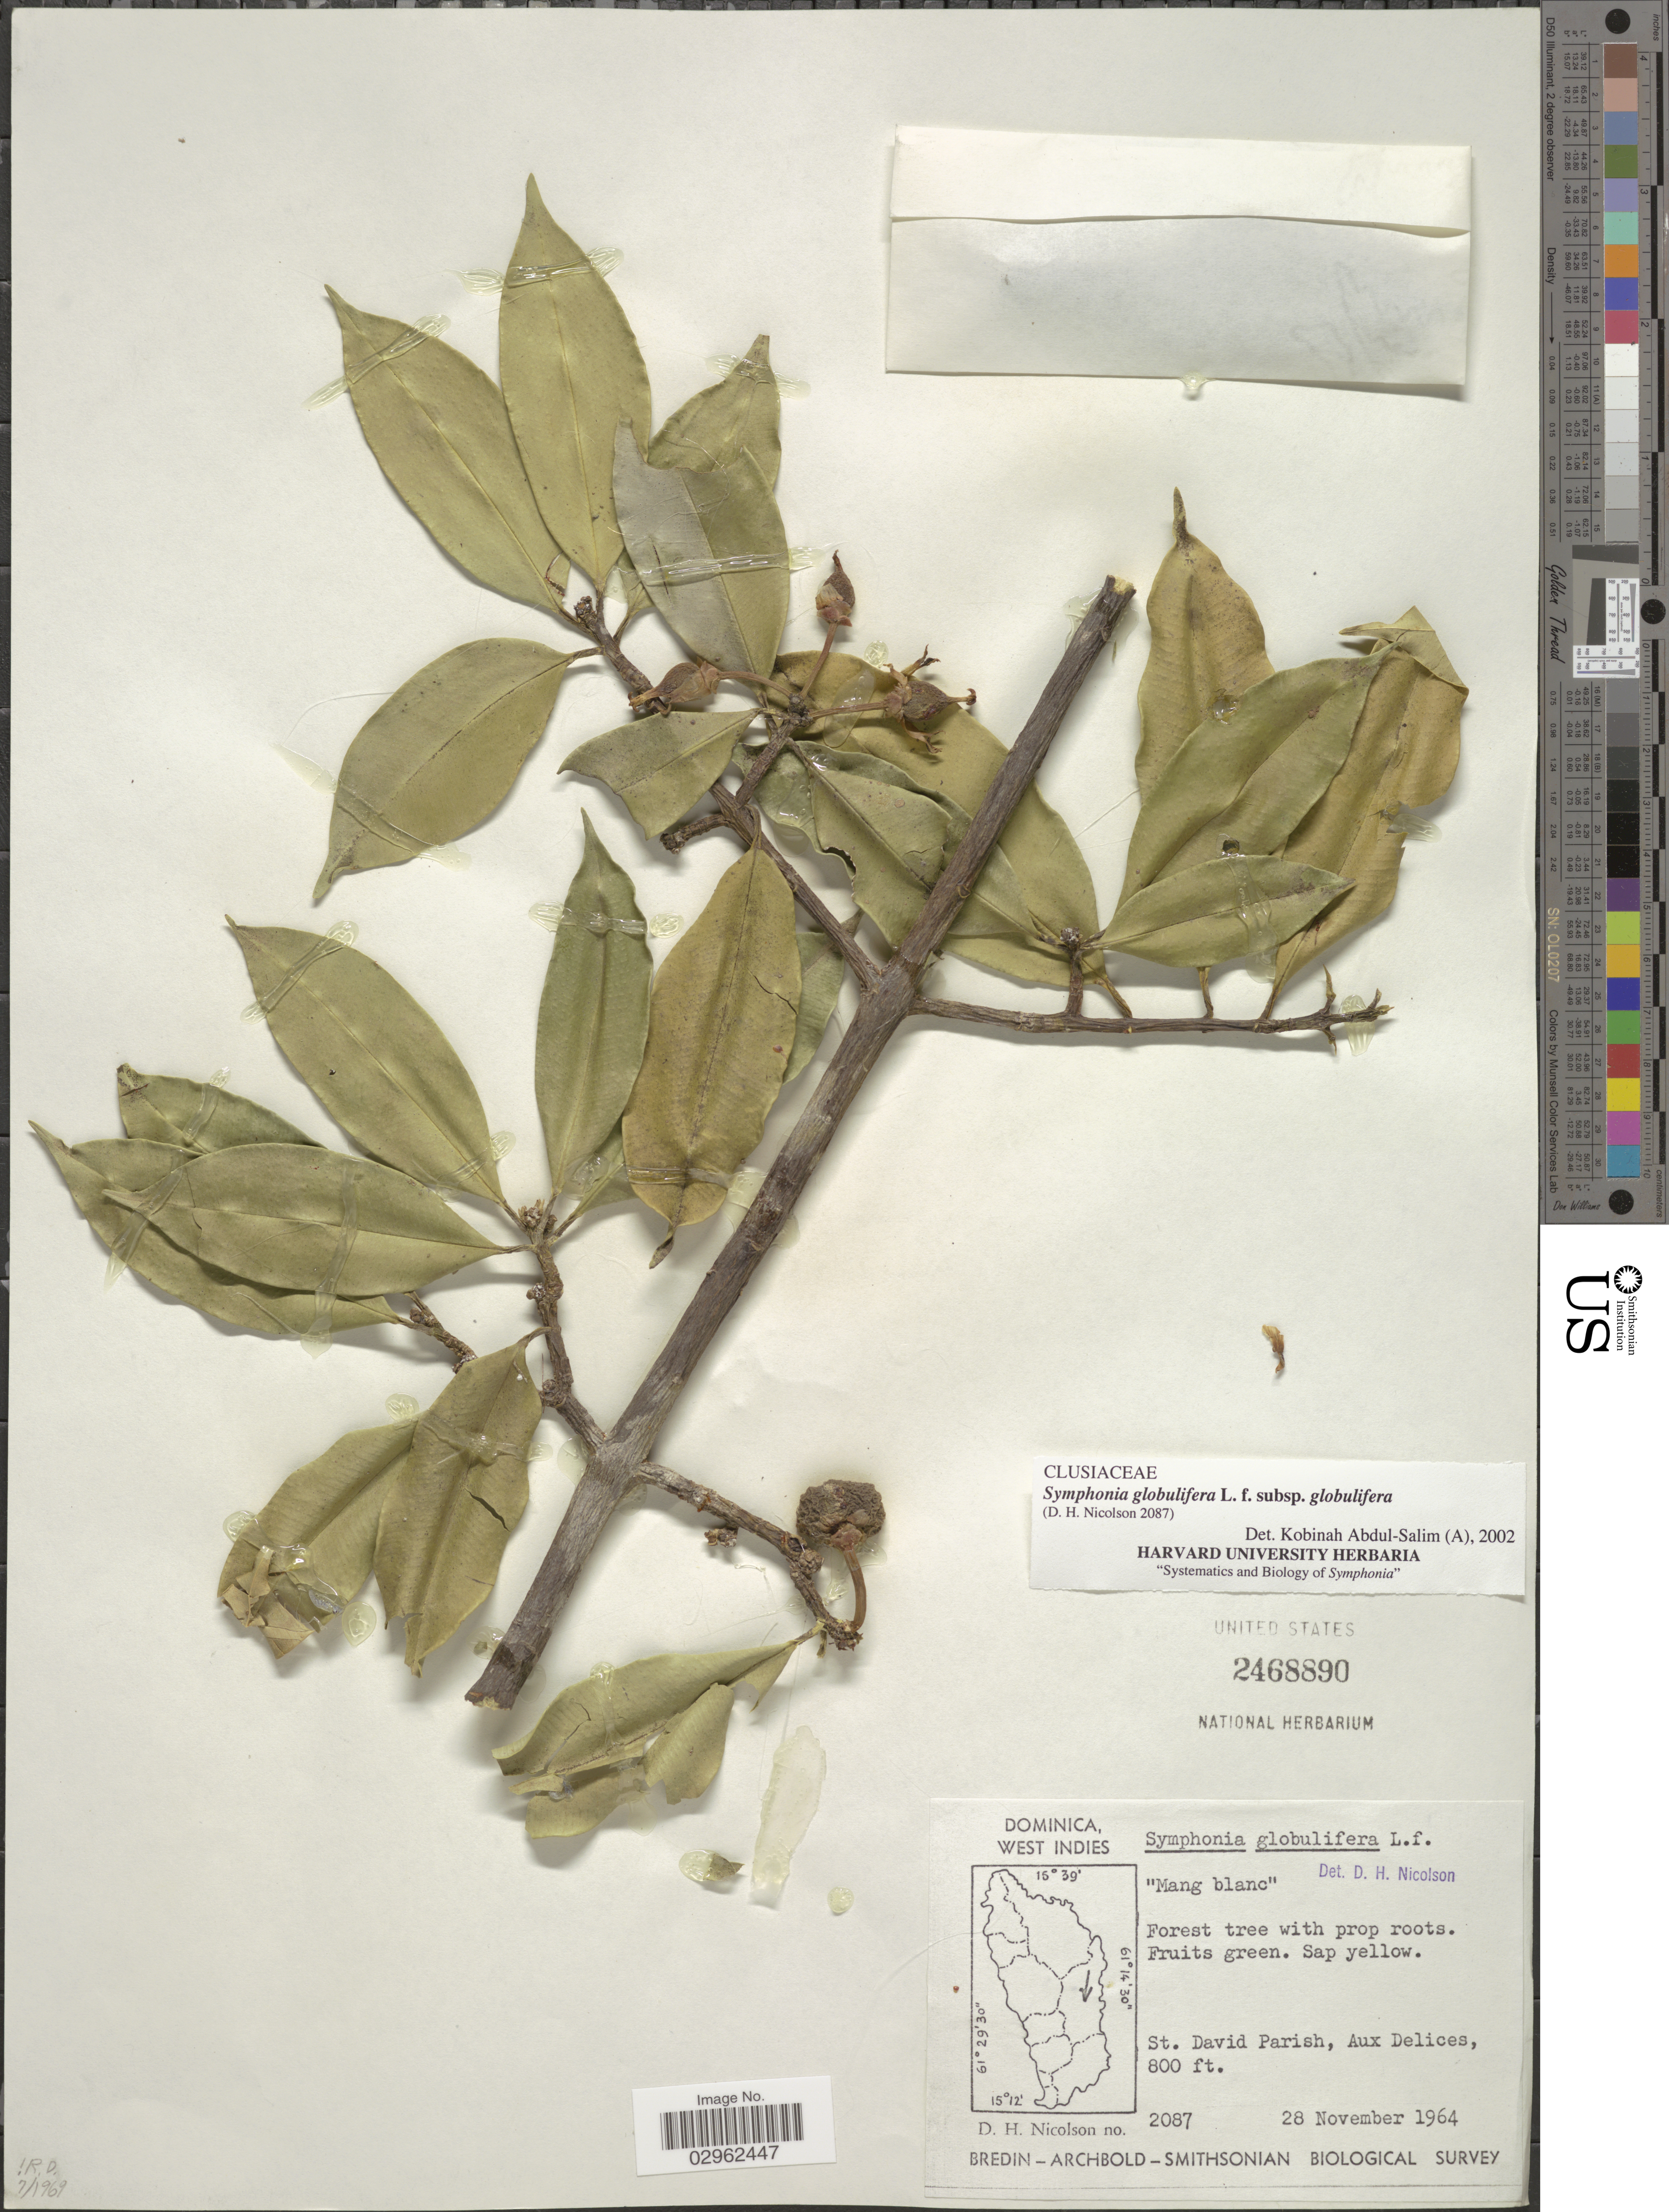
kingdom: Plantae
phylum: Tracheophyta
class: Magnoliopsida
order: Malpighiales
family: Clusiaceae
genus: Symphonia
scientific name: Symphonia globulifera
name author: L. f.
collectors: D. H. Nicolson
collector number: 2087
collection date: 1964-11-28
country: Dominica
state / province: St. David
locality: St. David Parish, Aux Delices.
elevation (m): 244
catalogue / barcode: US 2468890